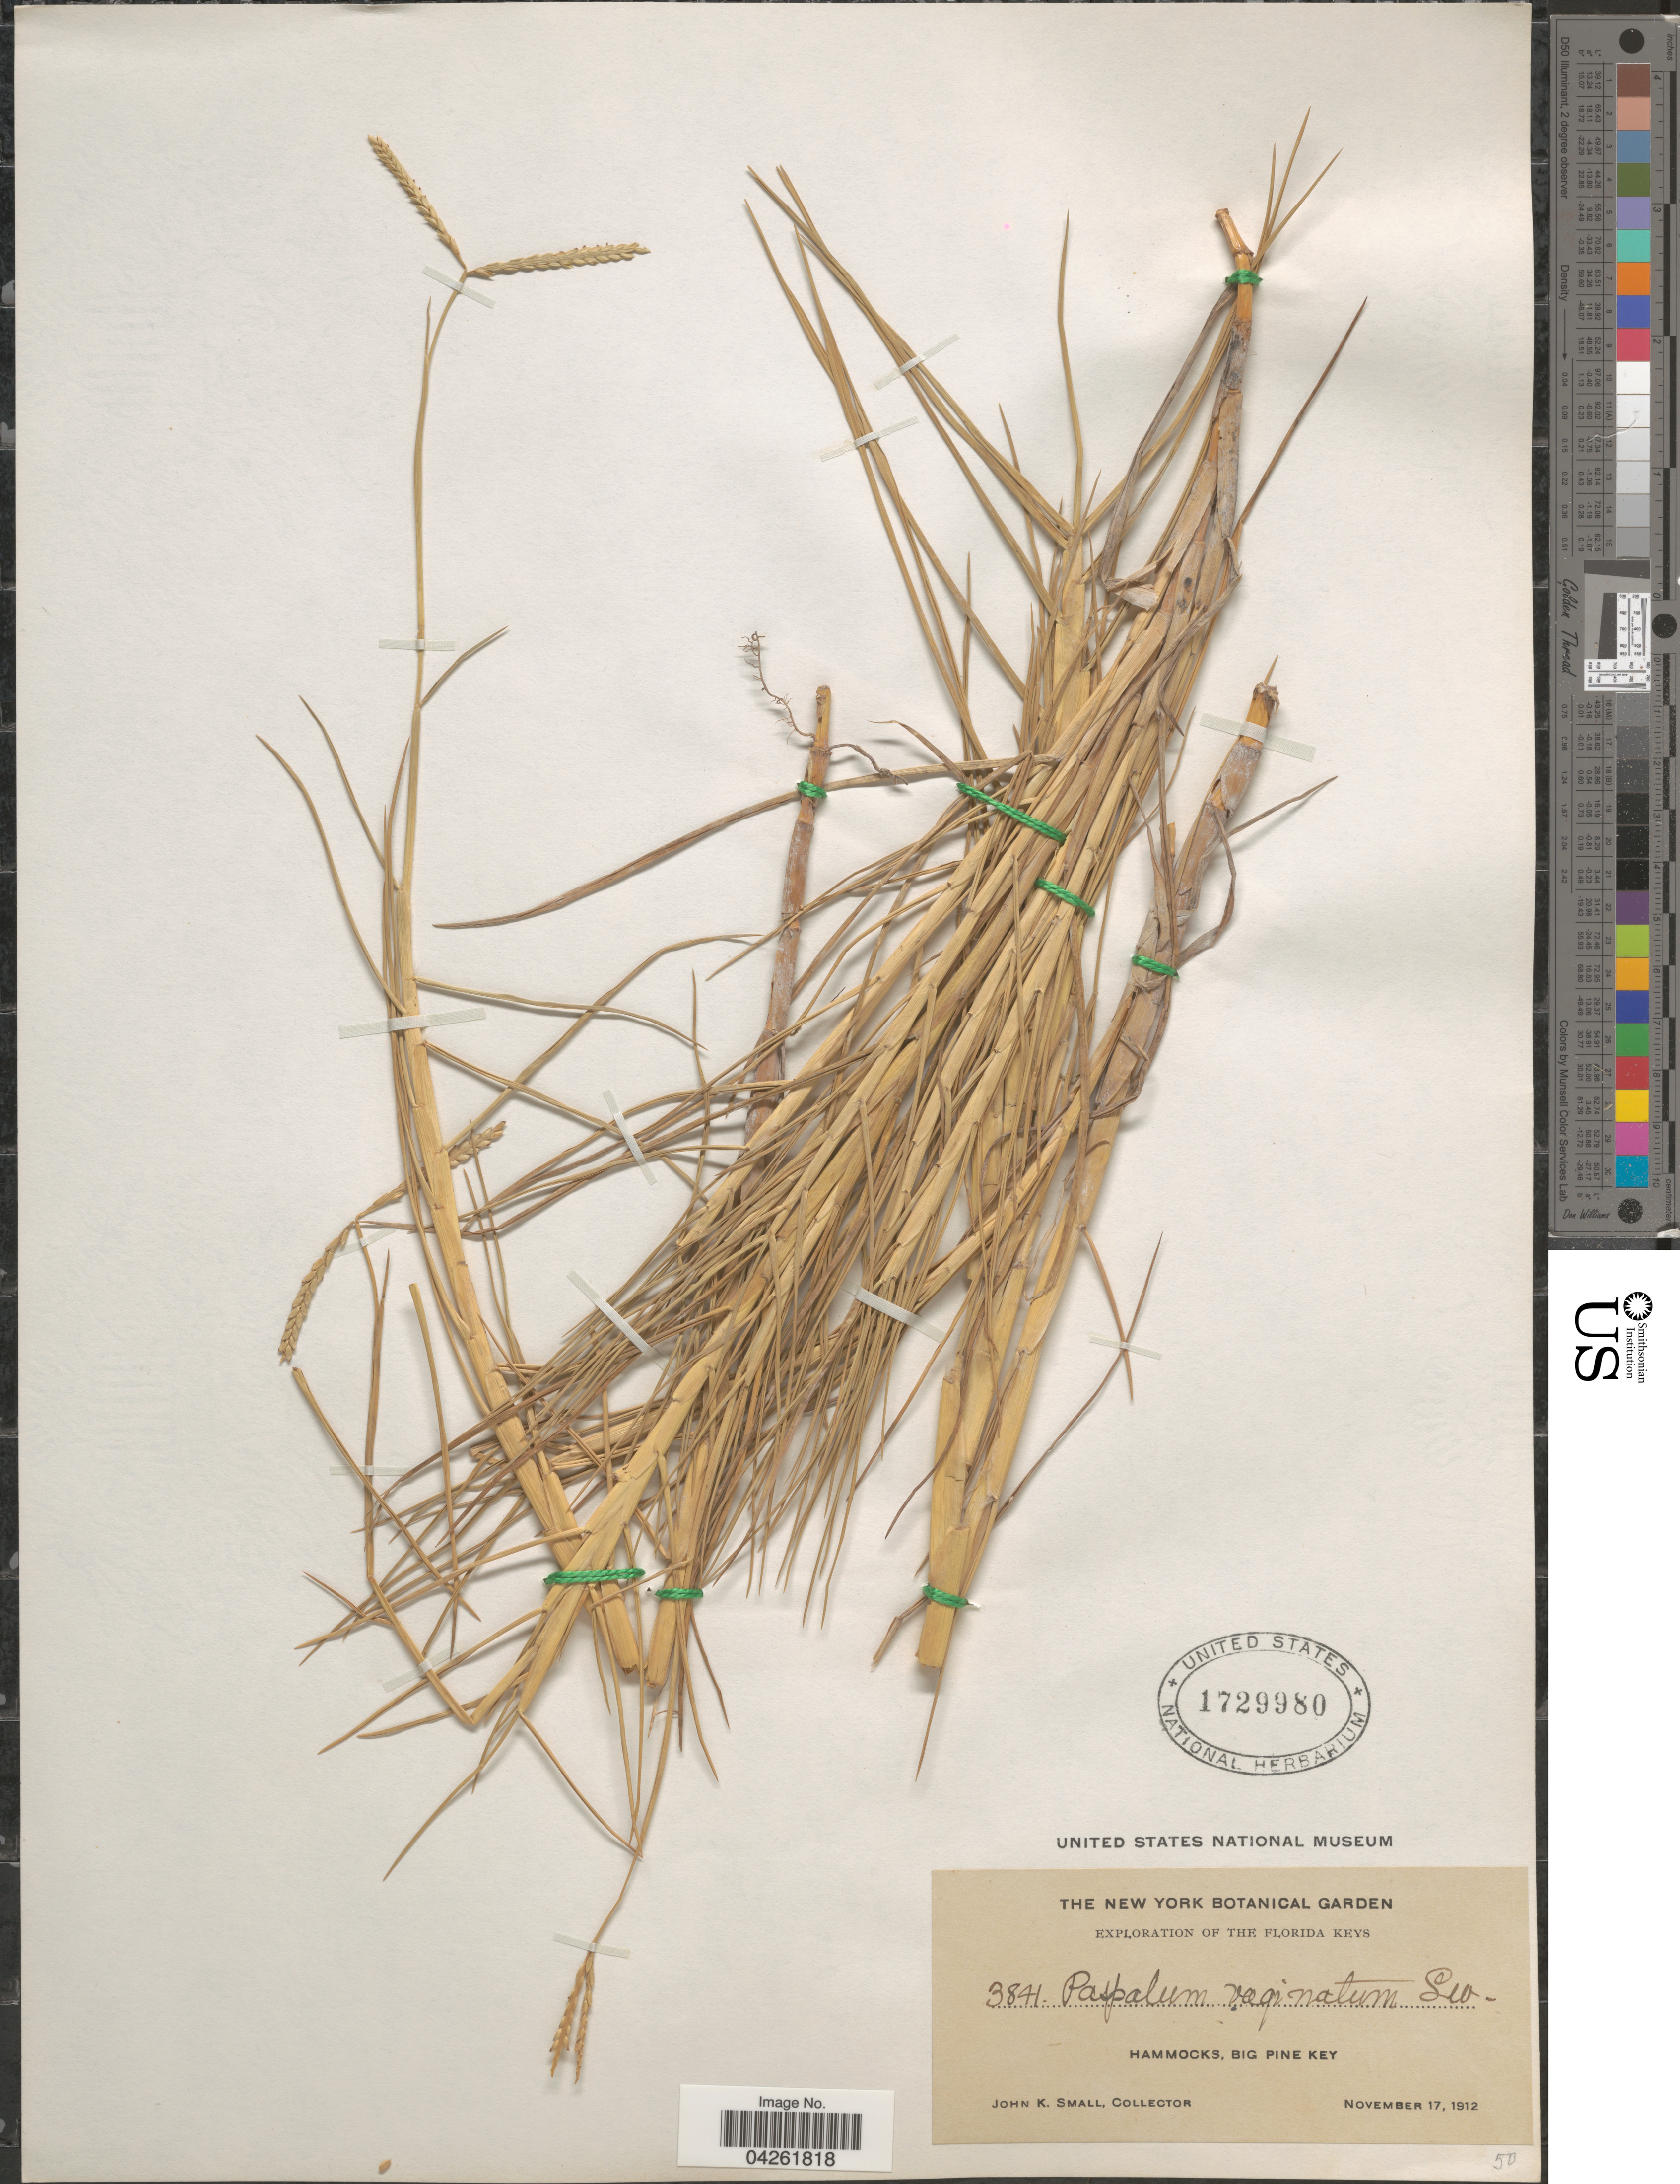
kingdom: Plantae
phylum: Tracheophyta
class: Liliopsida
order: Poales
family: Poaceae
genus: Paspalum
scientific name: Paspalum distichum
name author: L.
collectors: J. K. Small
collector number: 3841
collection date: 1912-11-17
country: United States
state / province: Florida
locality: Exploration of the Florida Keys. Hammocks, Big Pine Key.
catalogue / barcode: US 1729980